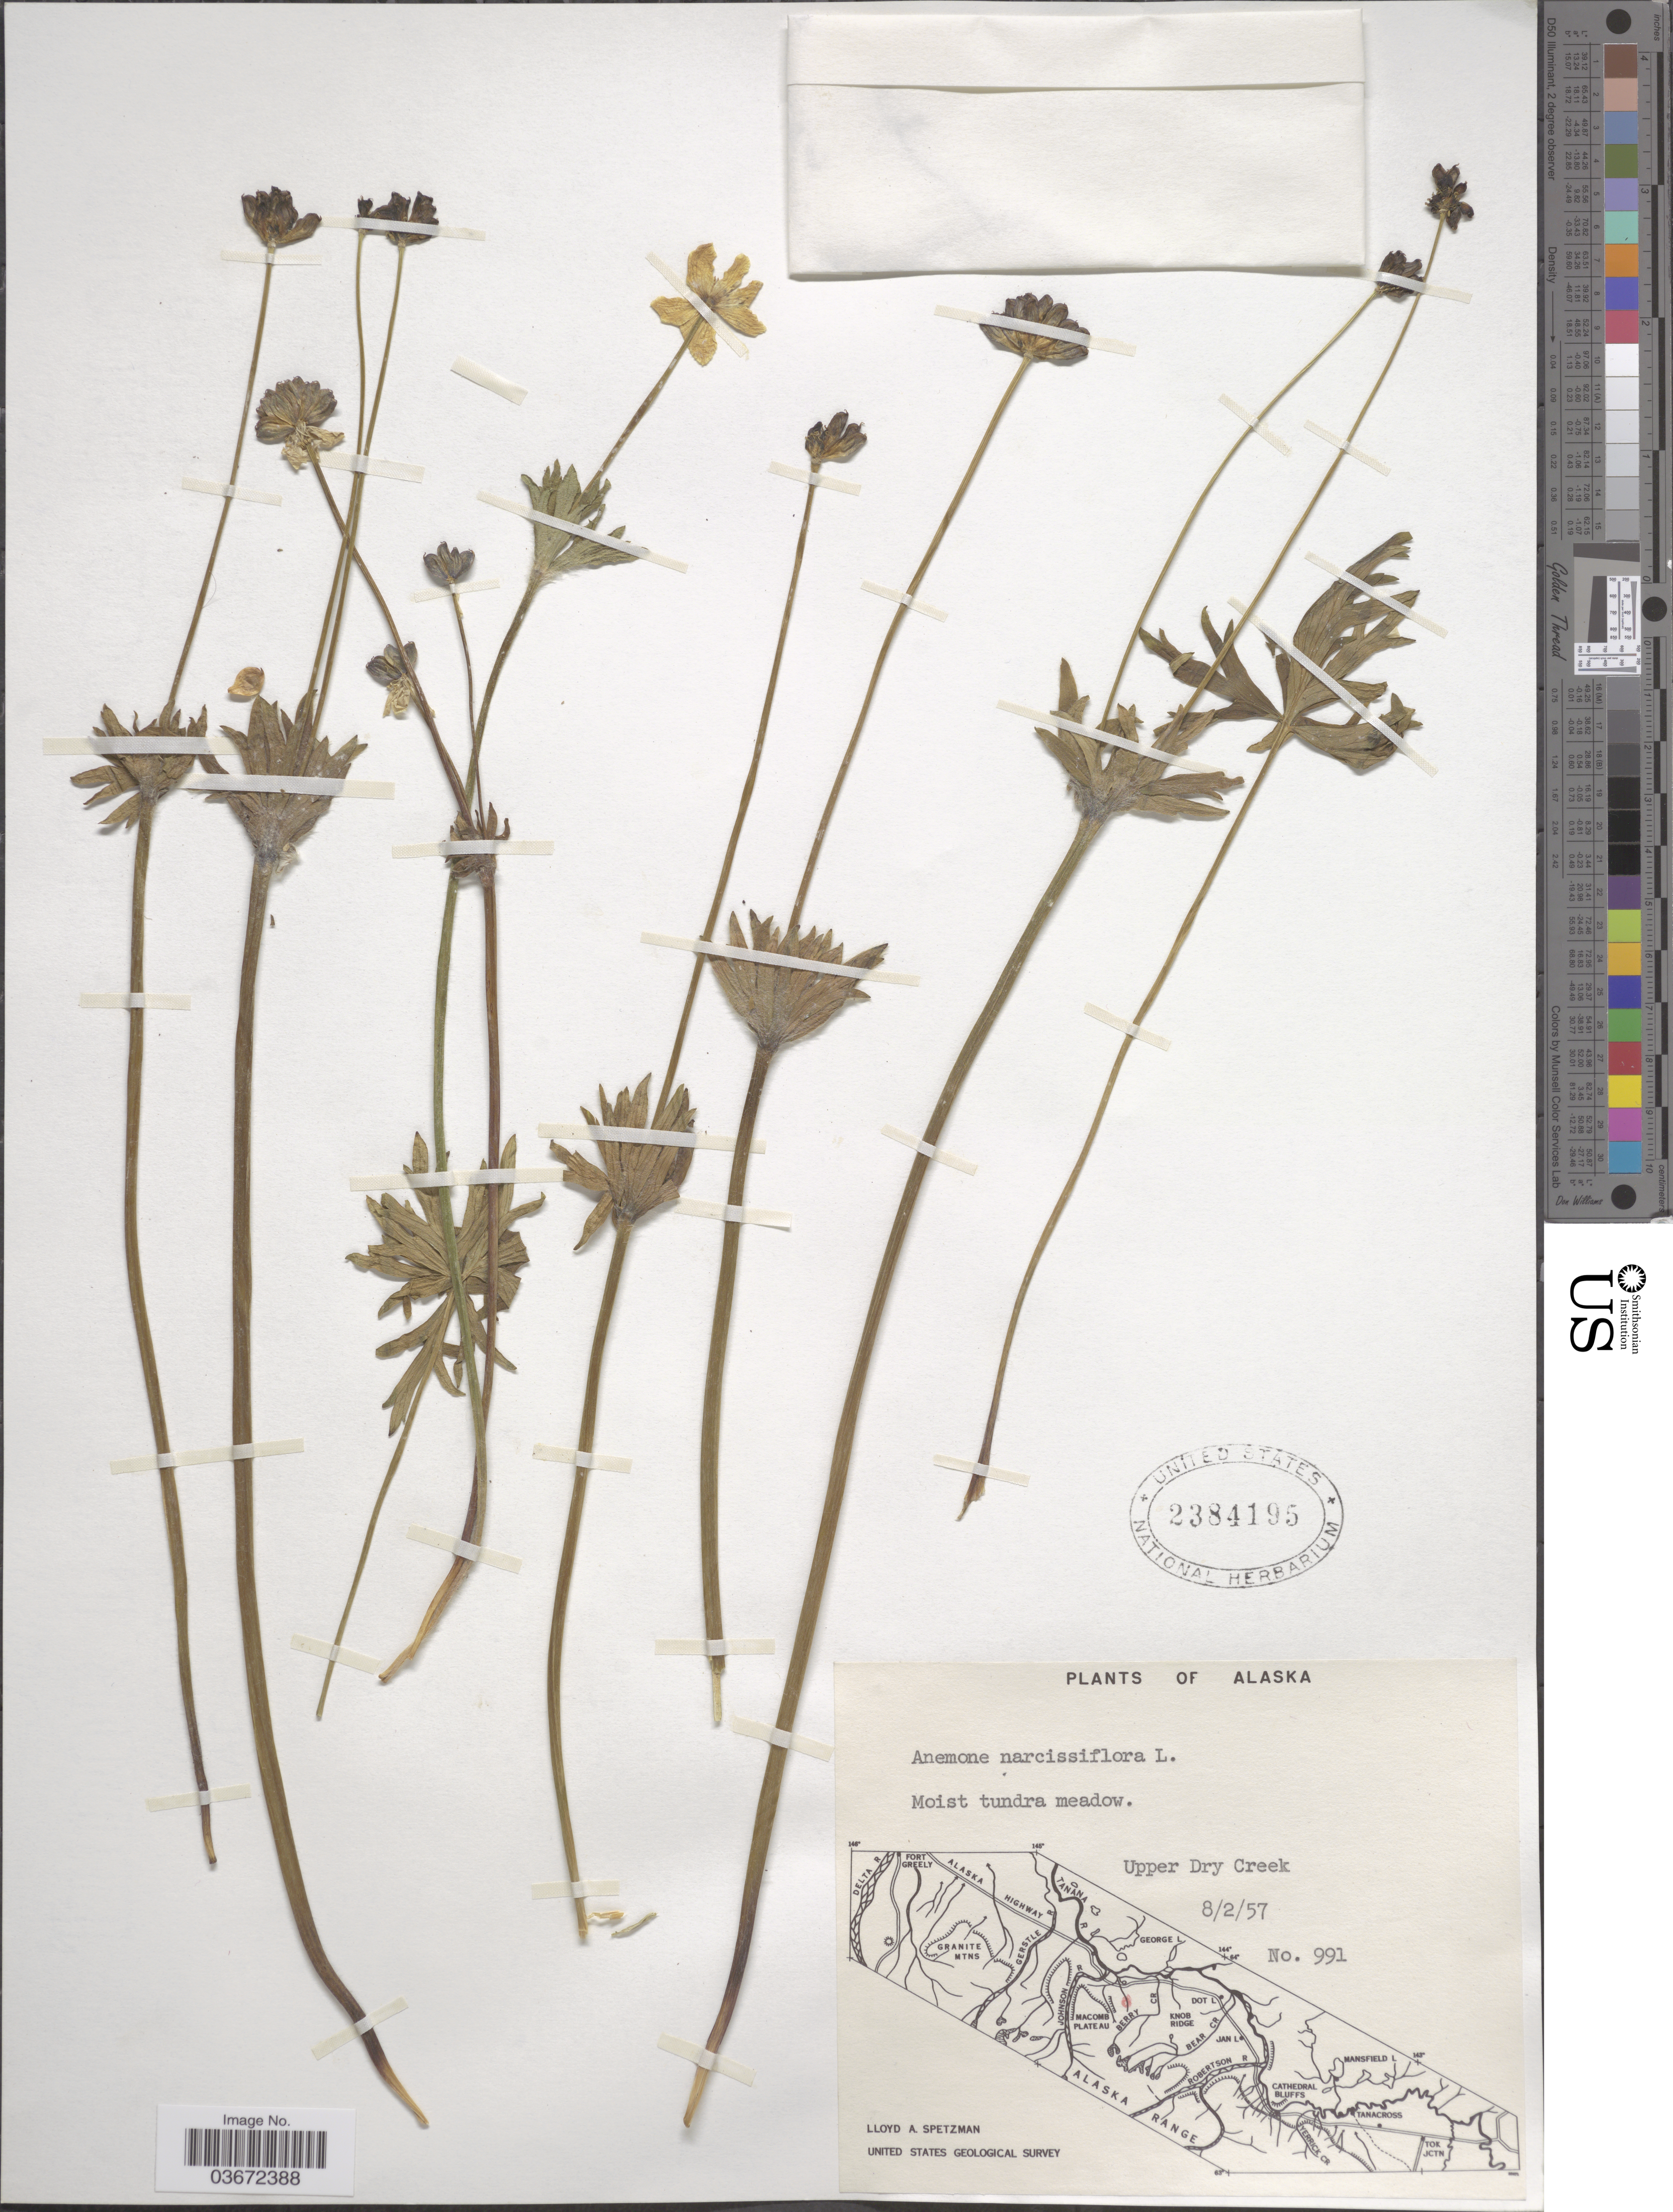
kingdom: Plantae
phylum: Tracheophyta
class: Magnoliopsida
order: Ranunculales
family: Ranunculaceae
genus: Anemone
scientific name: Anemone narcissiflora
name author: L.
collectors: L. Spetzman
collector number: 991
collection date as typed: Transcribed d/m/y: 2/8/57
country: United States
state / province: Alaska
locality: Upper Dry Creek.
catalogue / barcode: US 2384195